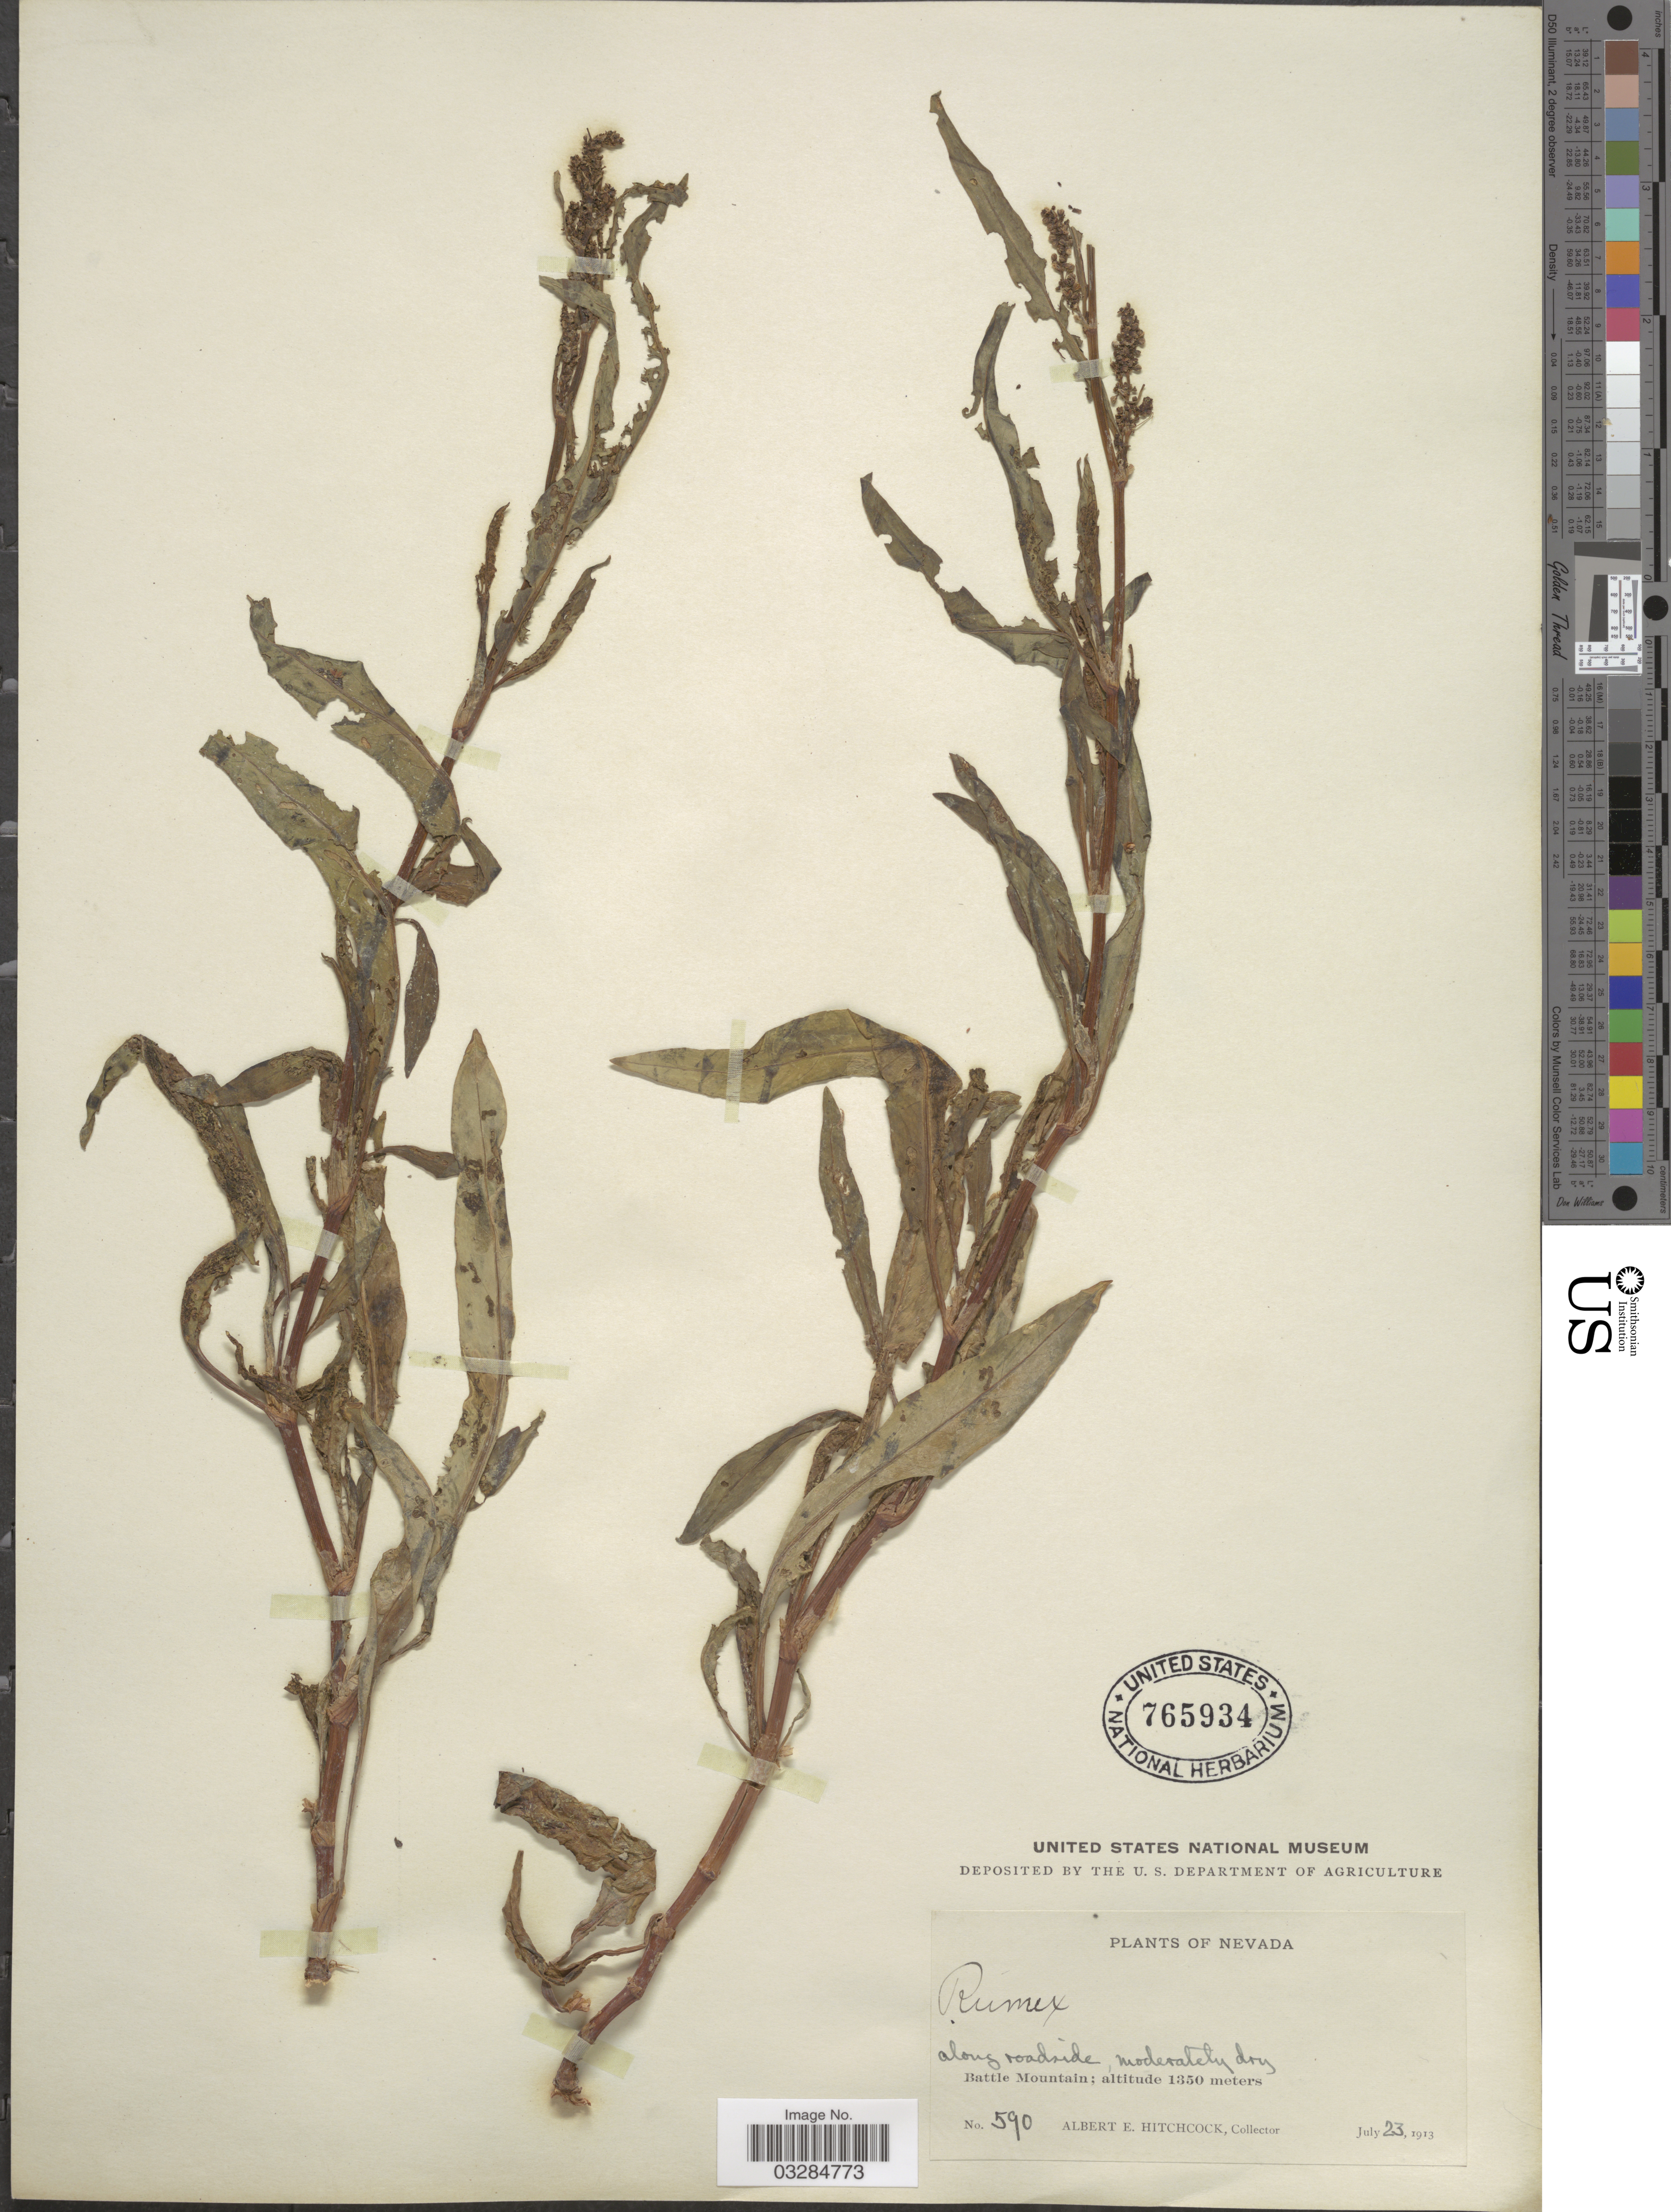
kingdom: Plantae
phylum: Tracheophyta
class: Magnoliopsida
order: Caryophyllales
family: Polygonaceae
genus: Rumex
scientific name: Rumex triangulivalvis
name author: (Danser) Rech. f.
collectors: A. Hitchcock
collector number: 590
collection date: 1913-07-23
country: United States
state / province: Nevada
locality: Battle Mountain.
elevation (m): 1350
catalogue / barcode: US 765934